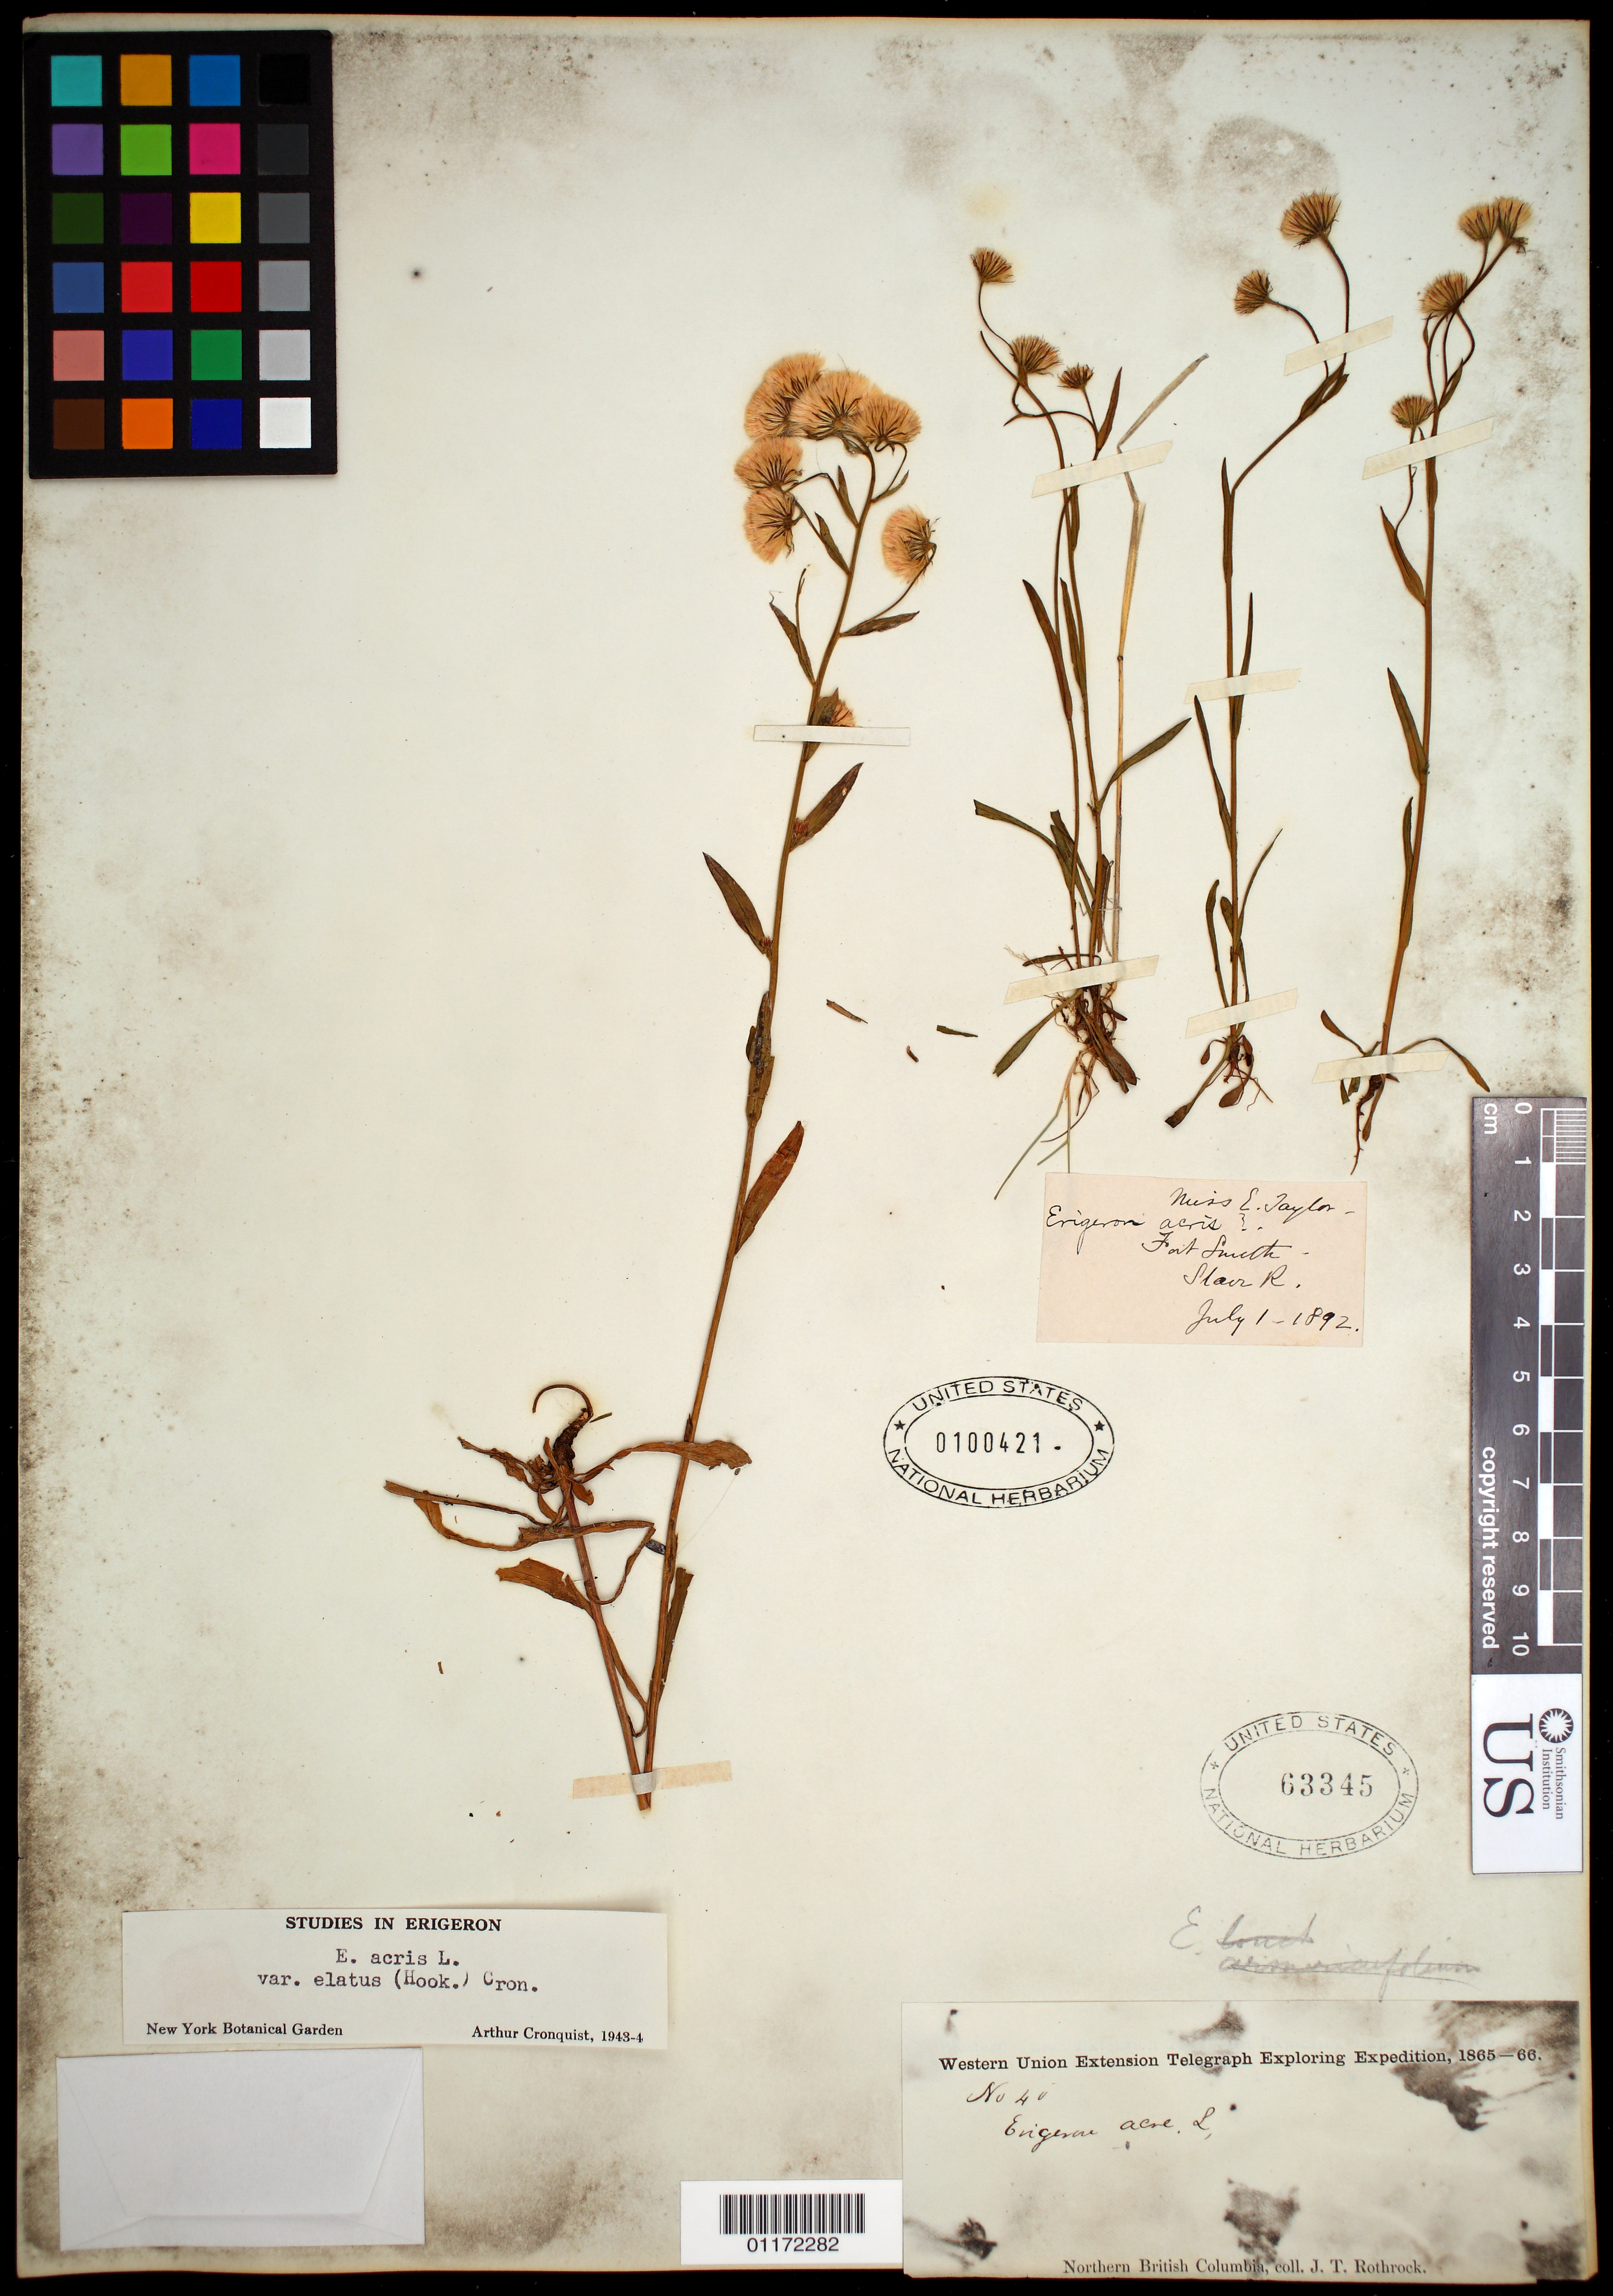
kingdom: Plantae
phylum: Tracheophyta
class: Magnoliopsida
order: Asterales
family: Asteraceae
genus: Erigeron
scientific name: Erigeron acris var. elatus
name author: (Hook.) Cronq.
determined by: Cronquist, A. J.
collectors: E. B. Taylor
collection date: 1892-07-01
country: Canada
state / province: Northwest Territories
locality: Fort Smith, Slave R.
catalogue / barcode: US 100421-2